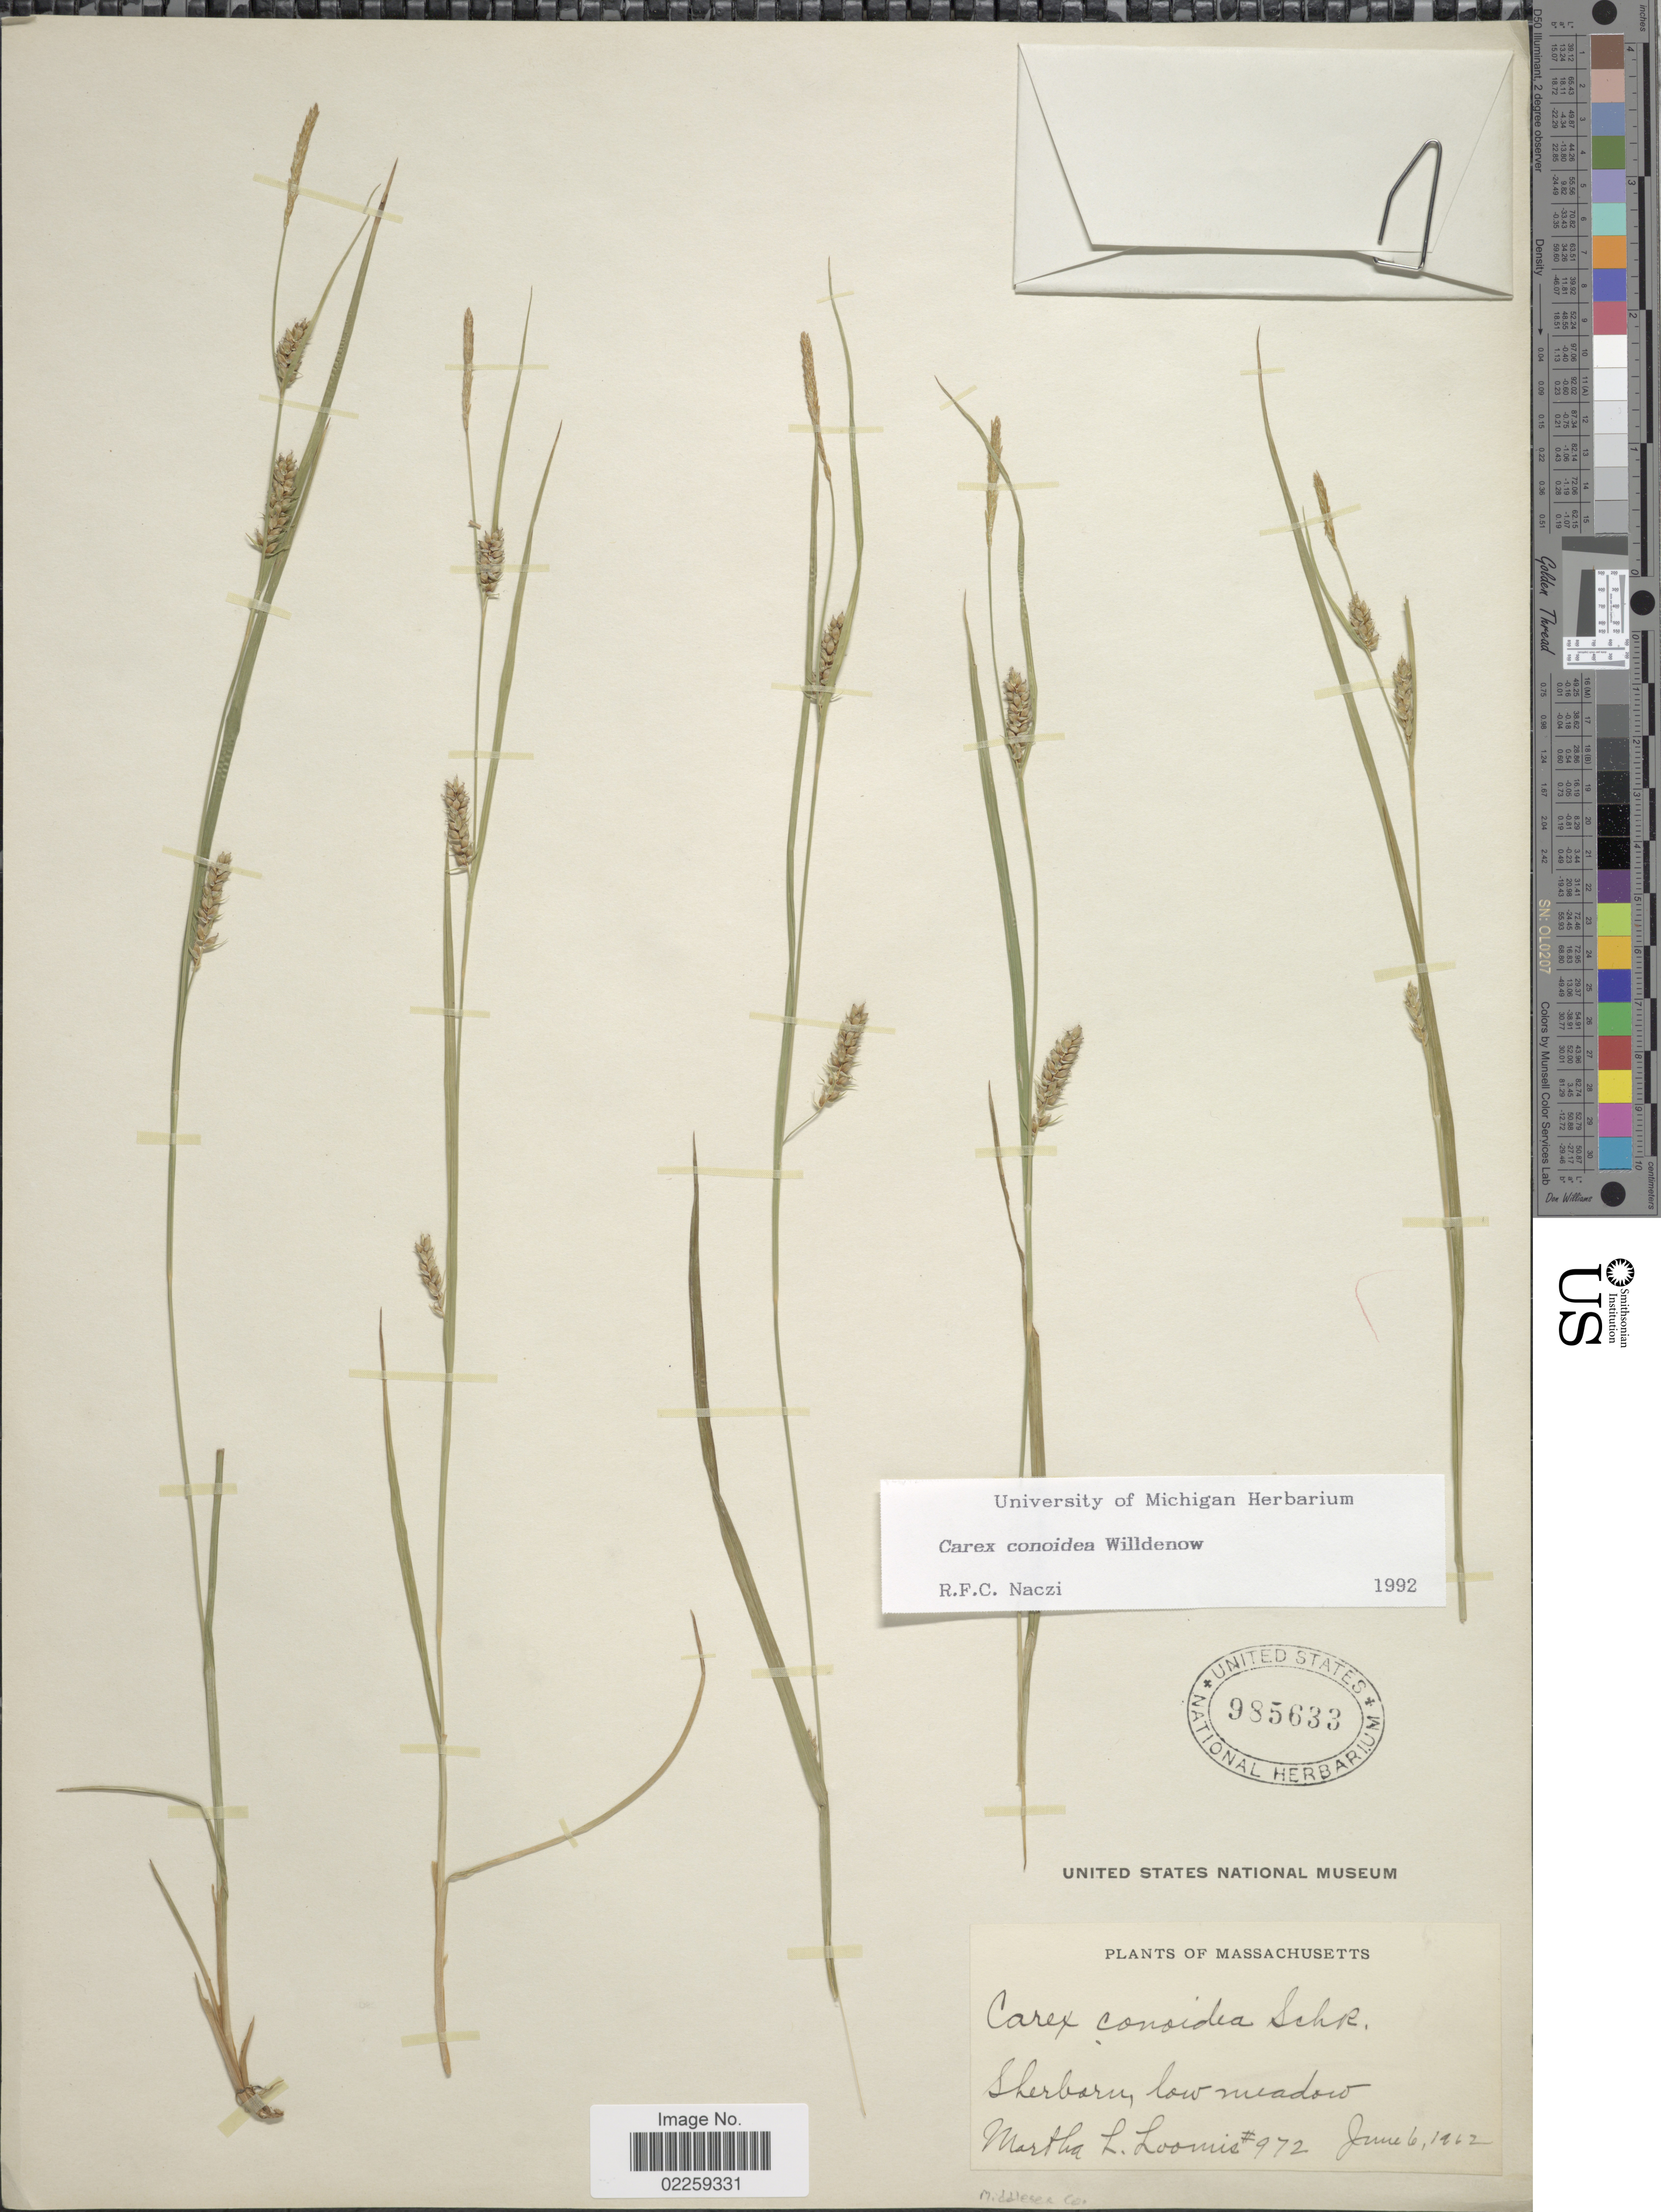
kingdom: Plantae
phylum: Tracheophyta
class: Liliopsida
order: Poales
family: Cyperaceae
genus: Carex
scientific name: Carex conoidea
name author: Willd.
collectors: M. L. Loomis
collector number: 972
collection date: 1962-06-06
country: United States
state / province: Massachusetts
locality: Sherborn, Middlesex Co.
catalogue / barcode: US 985633